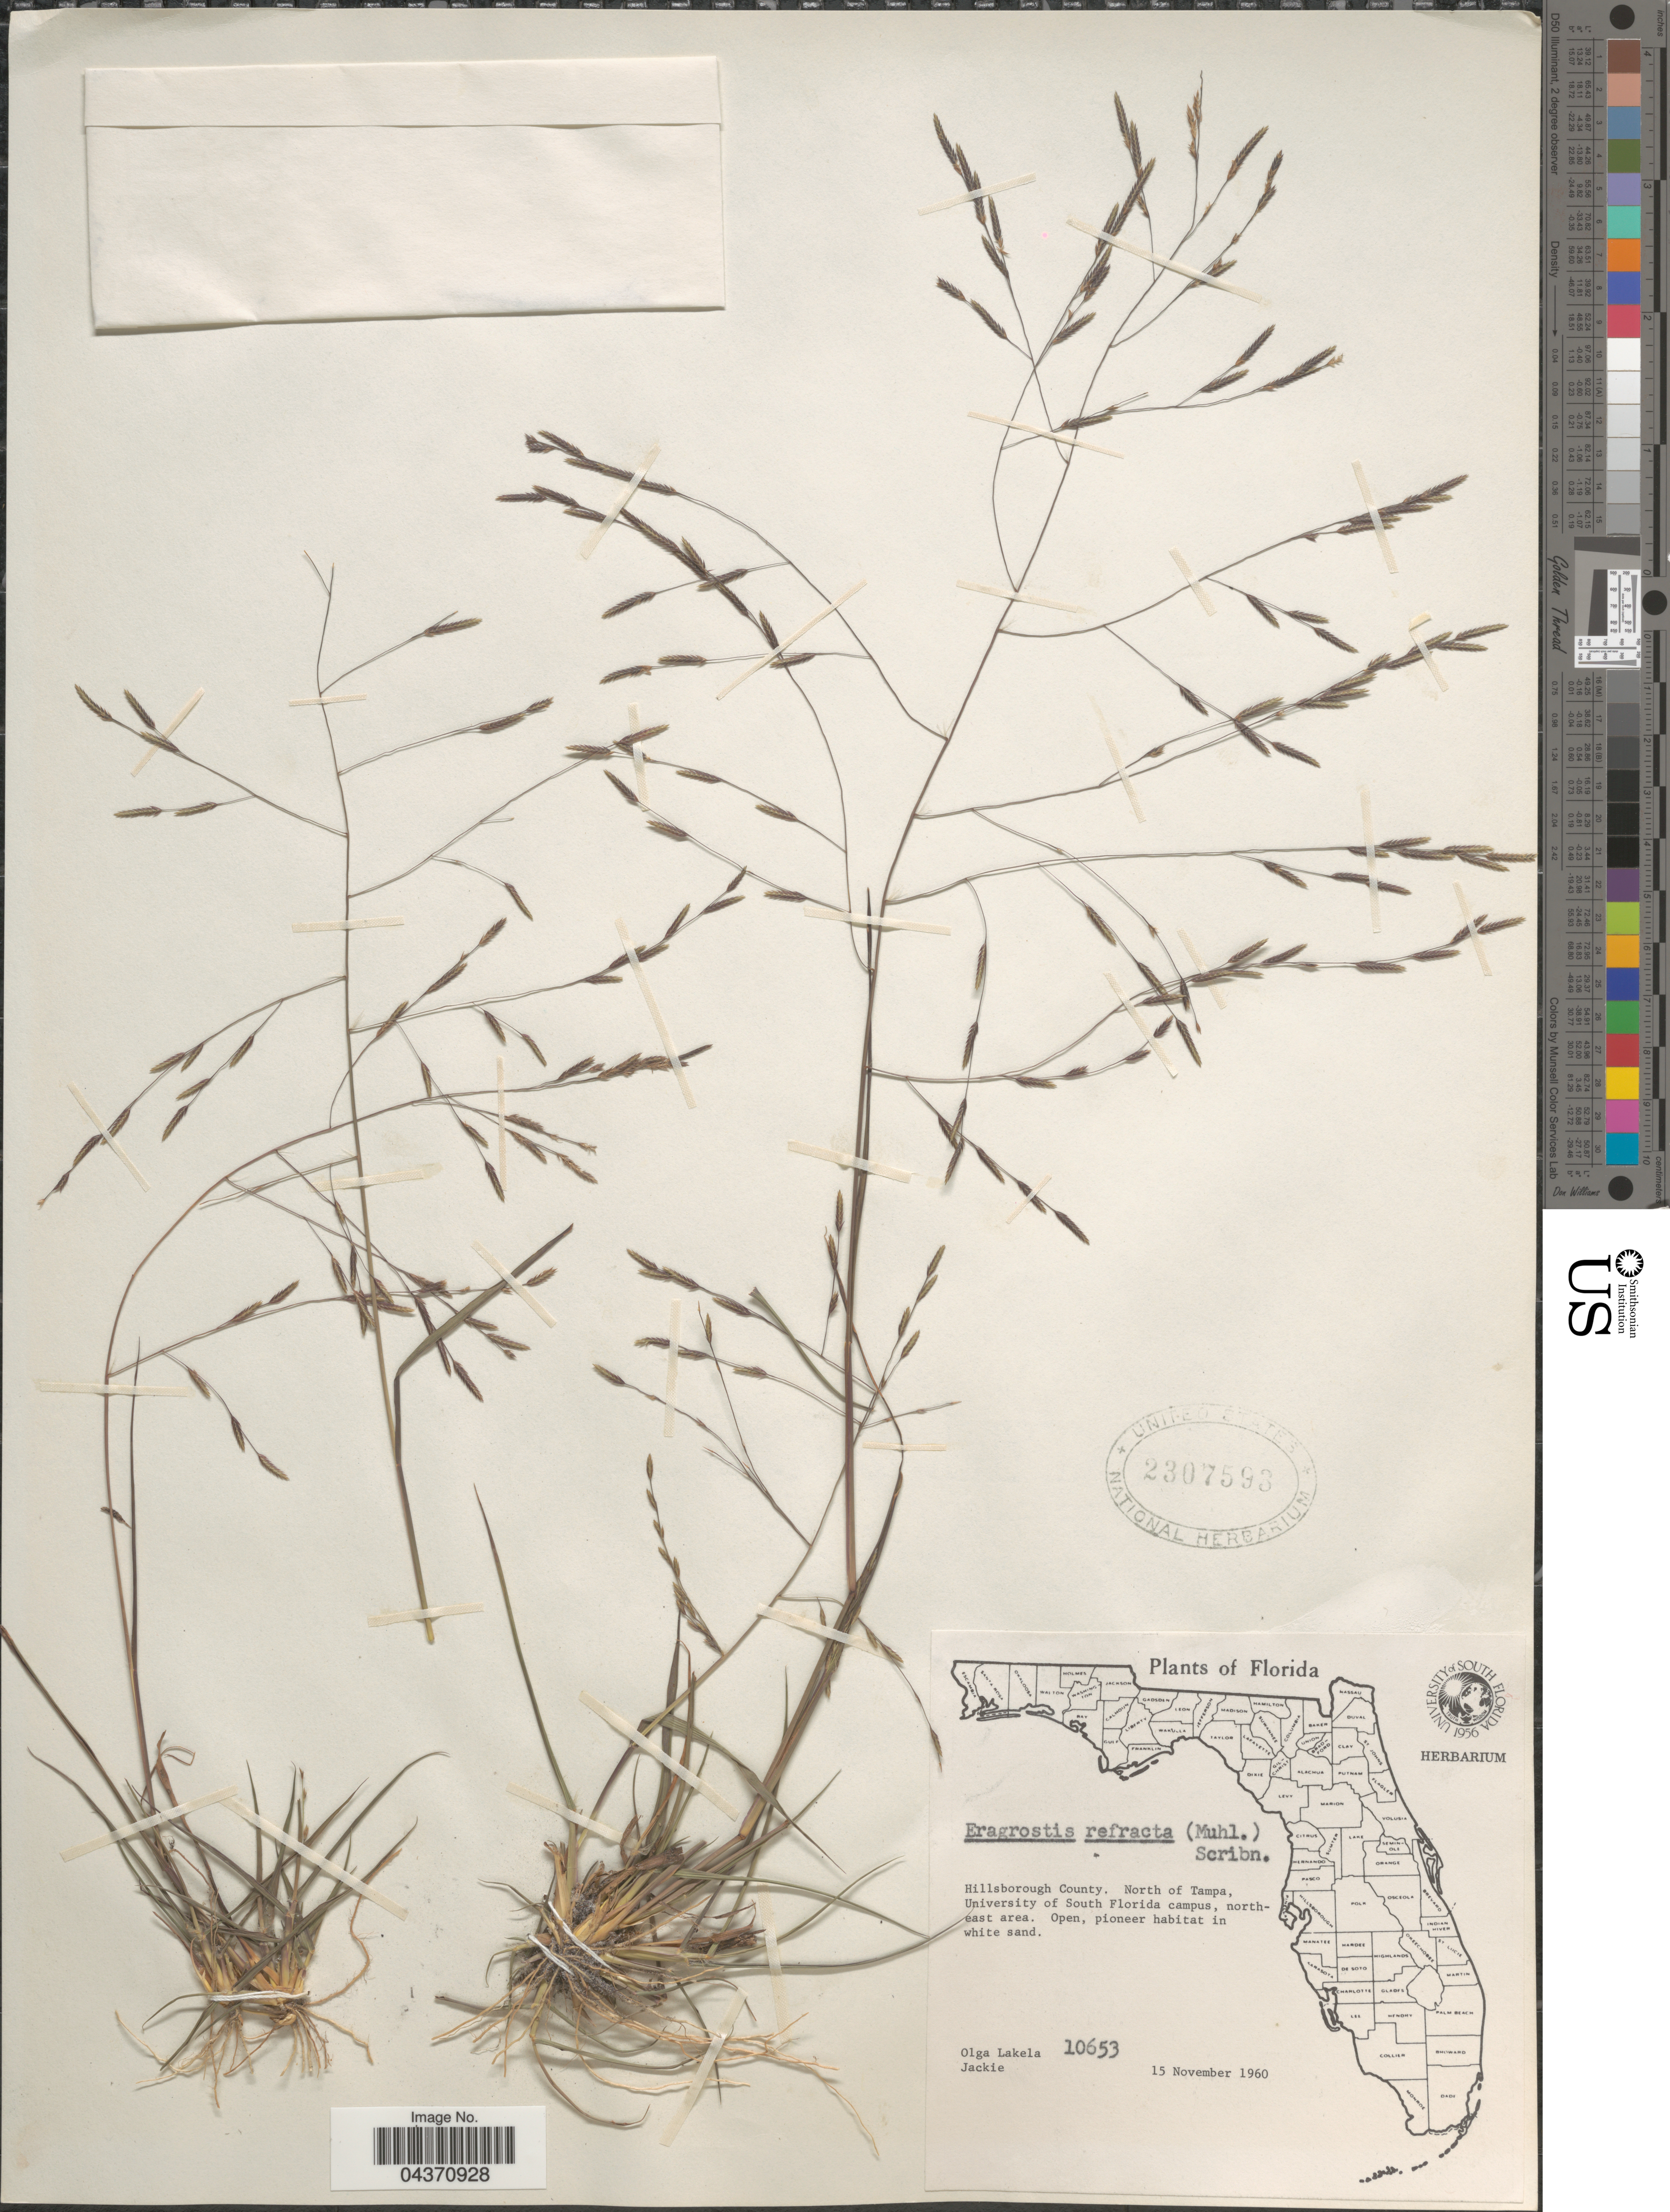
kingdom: Plantae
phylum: Tracheophyta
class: Liliopsida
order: Poales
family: Poaceae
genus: Eragrostis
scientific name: Eragrostis refracta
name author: (Muhl.) Scribn.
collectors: O. K. Lakela & Jackie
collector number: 10653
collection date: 1960-11-15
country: United States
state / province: Florida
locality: Hillsborough County. North of Tampa, University of South Florida campus, north-east area.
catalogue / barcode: US 2307593